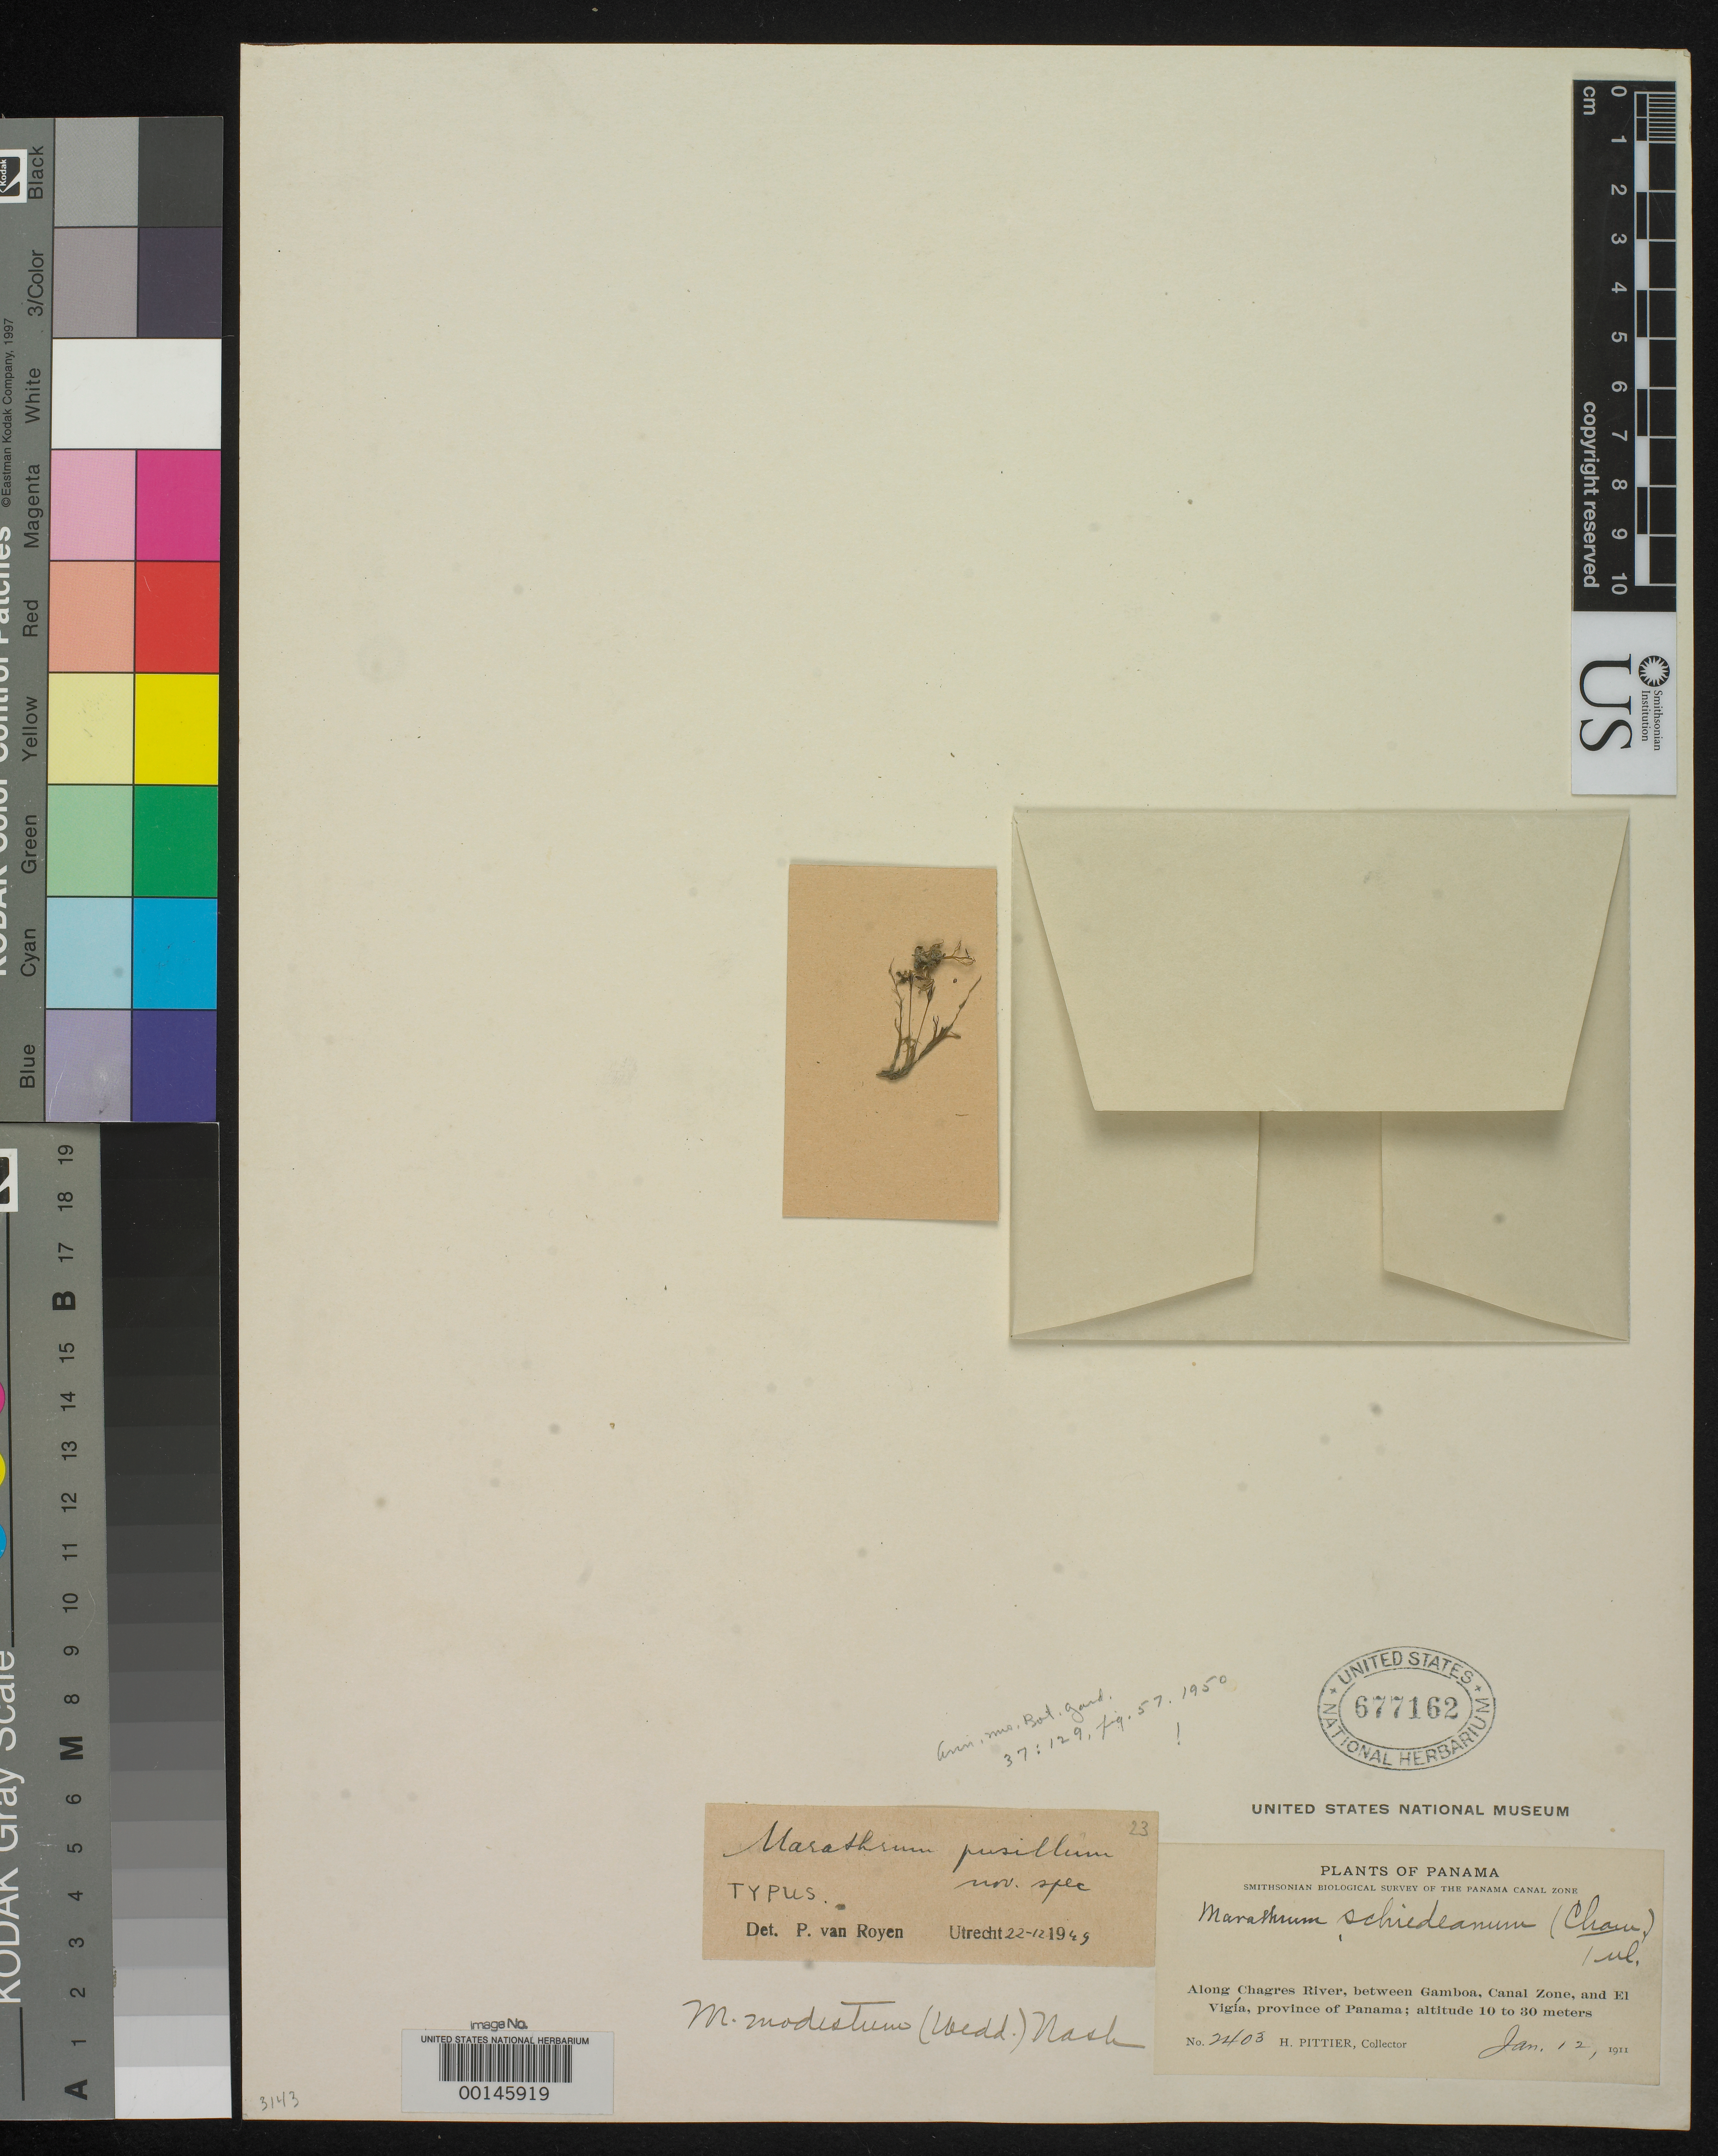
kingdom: Plantae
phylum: Tracheophyta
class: Magnoliopsida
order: Malpighiales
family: Podostemaceae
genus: Marathrum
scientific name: Marathrum pusillum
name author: P. Royen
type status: Holotype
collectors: H. F. Pittier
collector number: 2403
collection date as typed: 12 Jan 1911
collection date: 1911-01-12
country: Panama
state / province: Panamá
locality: Along Chagres River, between Gambon, Canal Zone and El Vigia.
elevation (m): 10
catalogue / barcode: US 677162